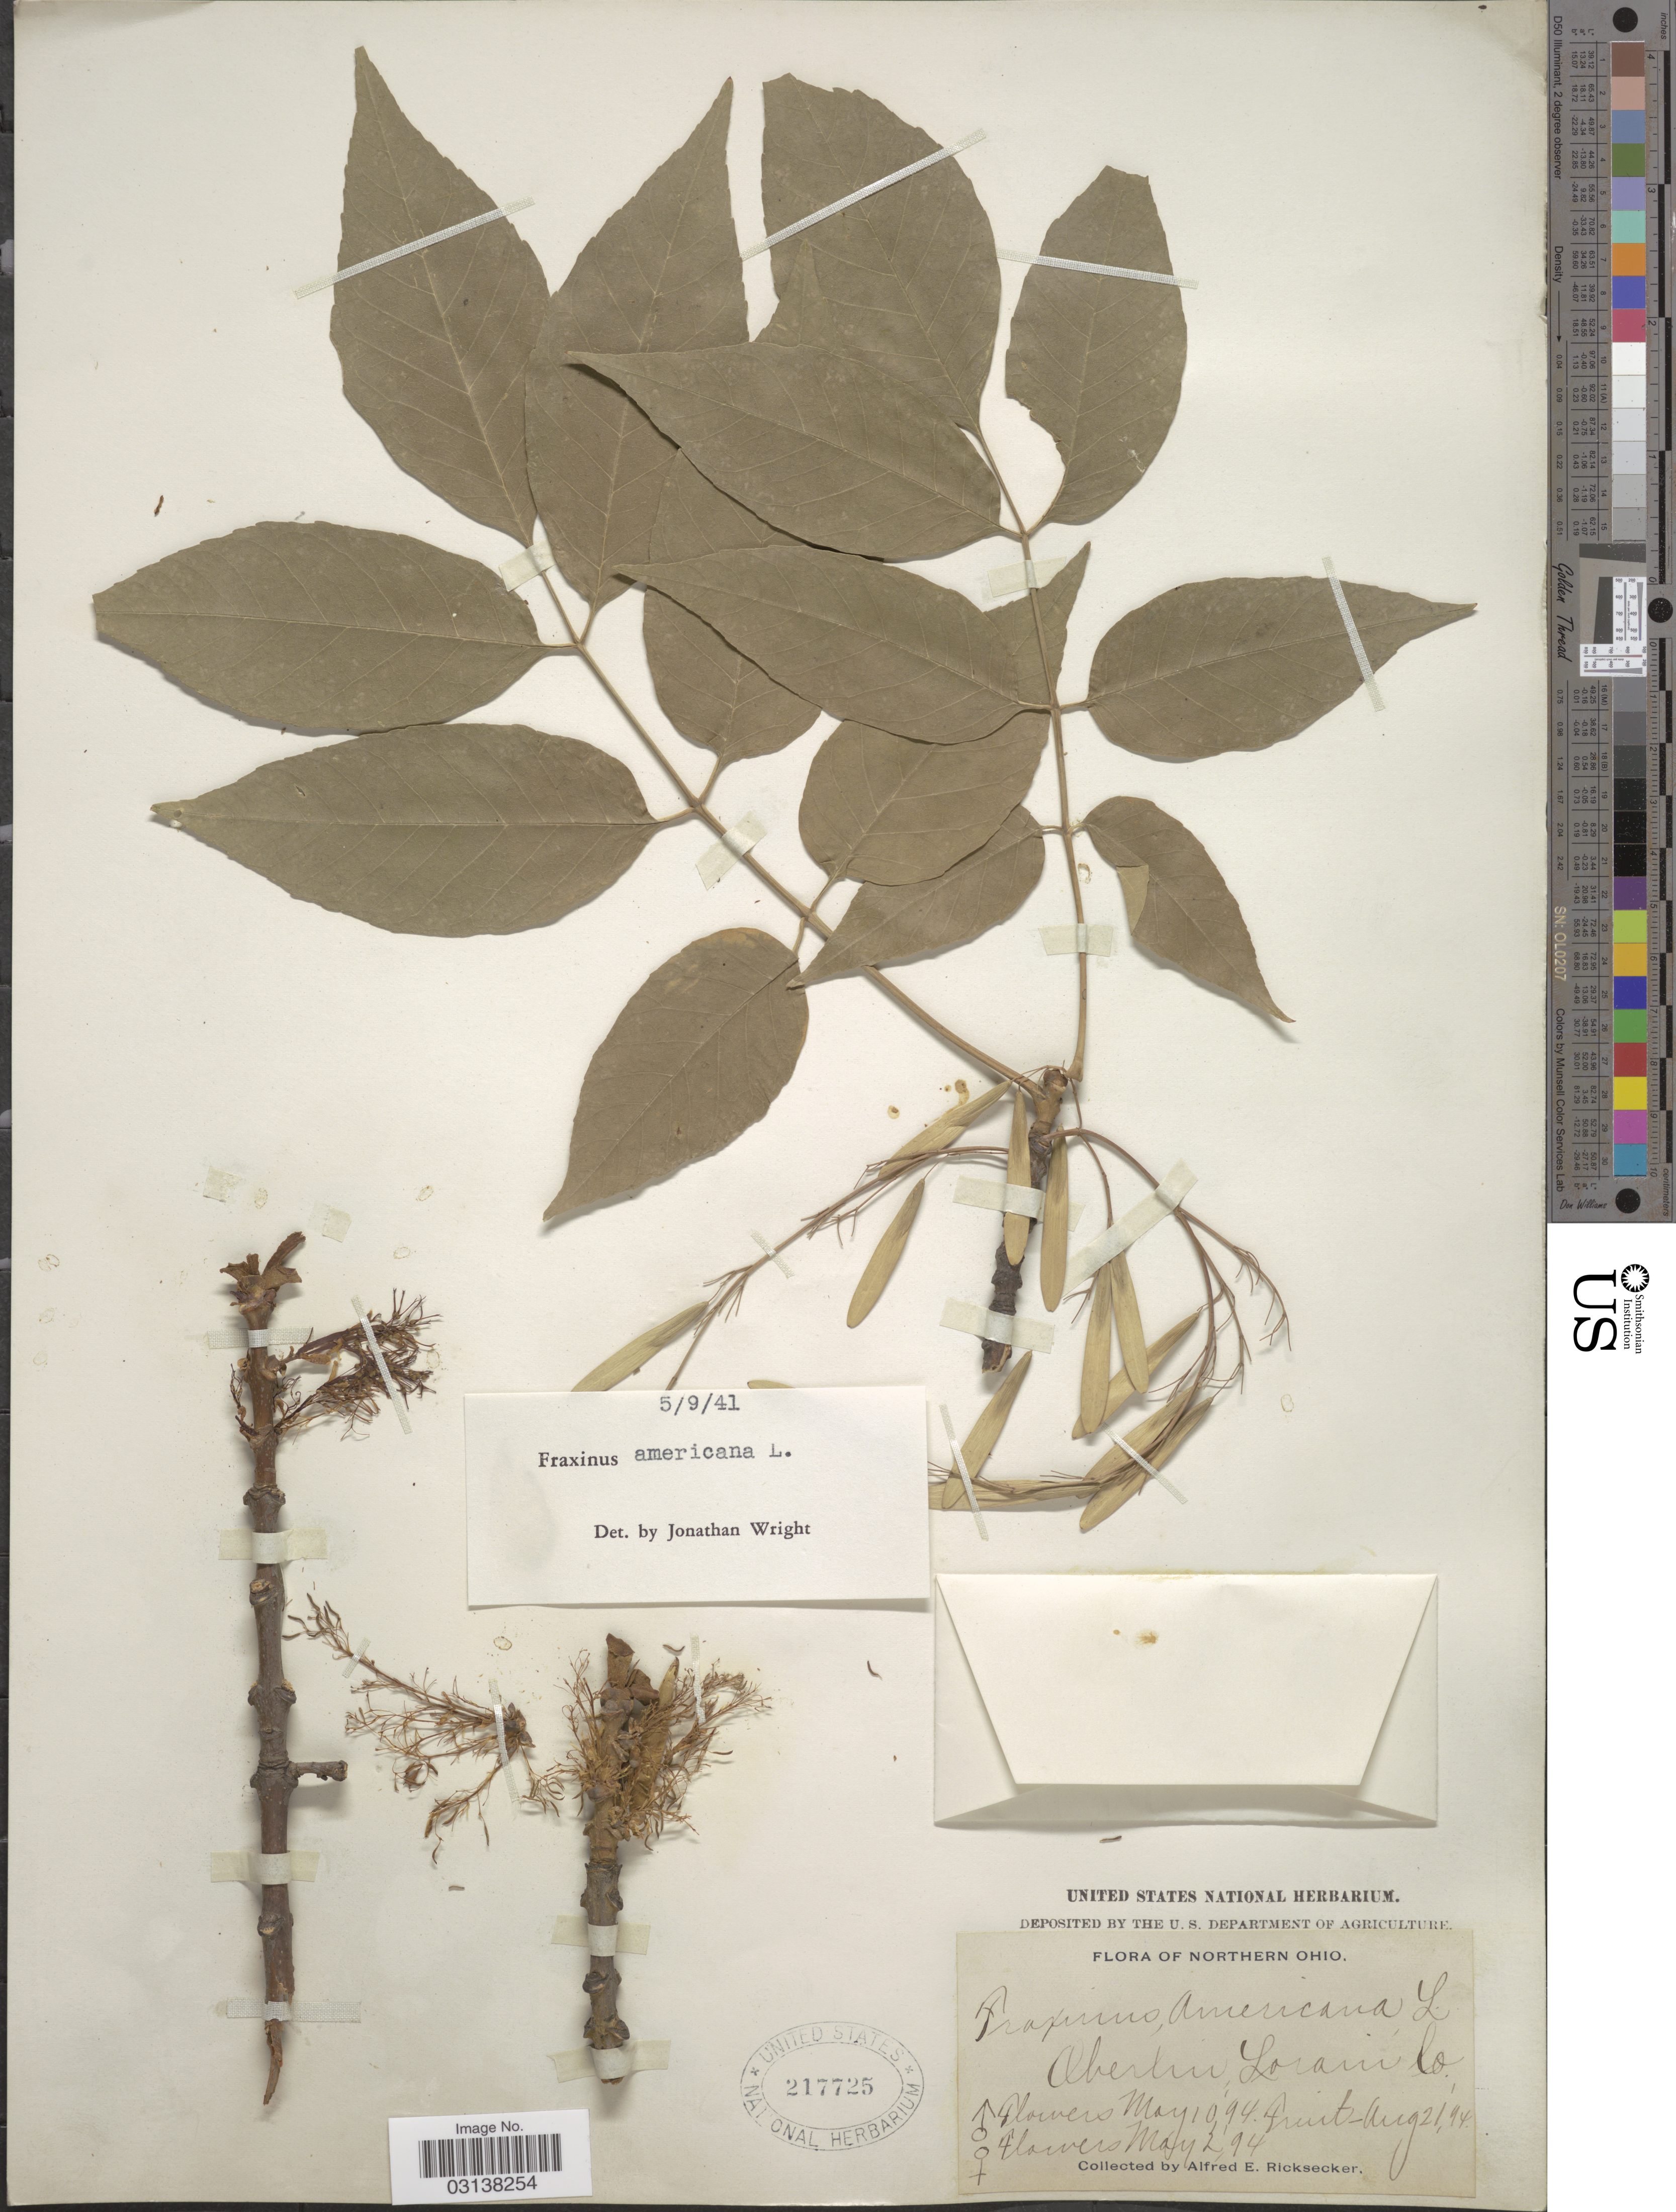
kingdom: Plantae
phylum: Tracheophyta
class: Magnoliopsida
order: Lamiales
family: Oleaceae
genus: Fraxinus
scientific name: Fraxinus americana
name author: L.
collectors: A. E. Ricksecker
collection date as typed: Transcribed d/m/y: 2/5/94 to 21/8/94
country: United States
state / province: Ohio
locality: Northern Ohio. Obertin, Lorain Co.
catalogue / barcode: US 217725